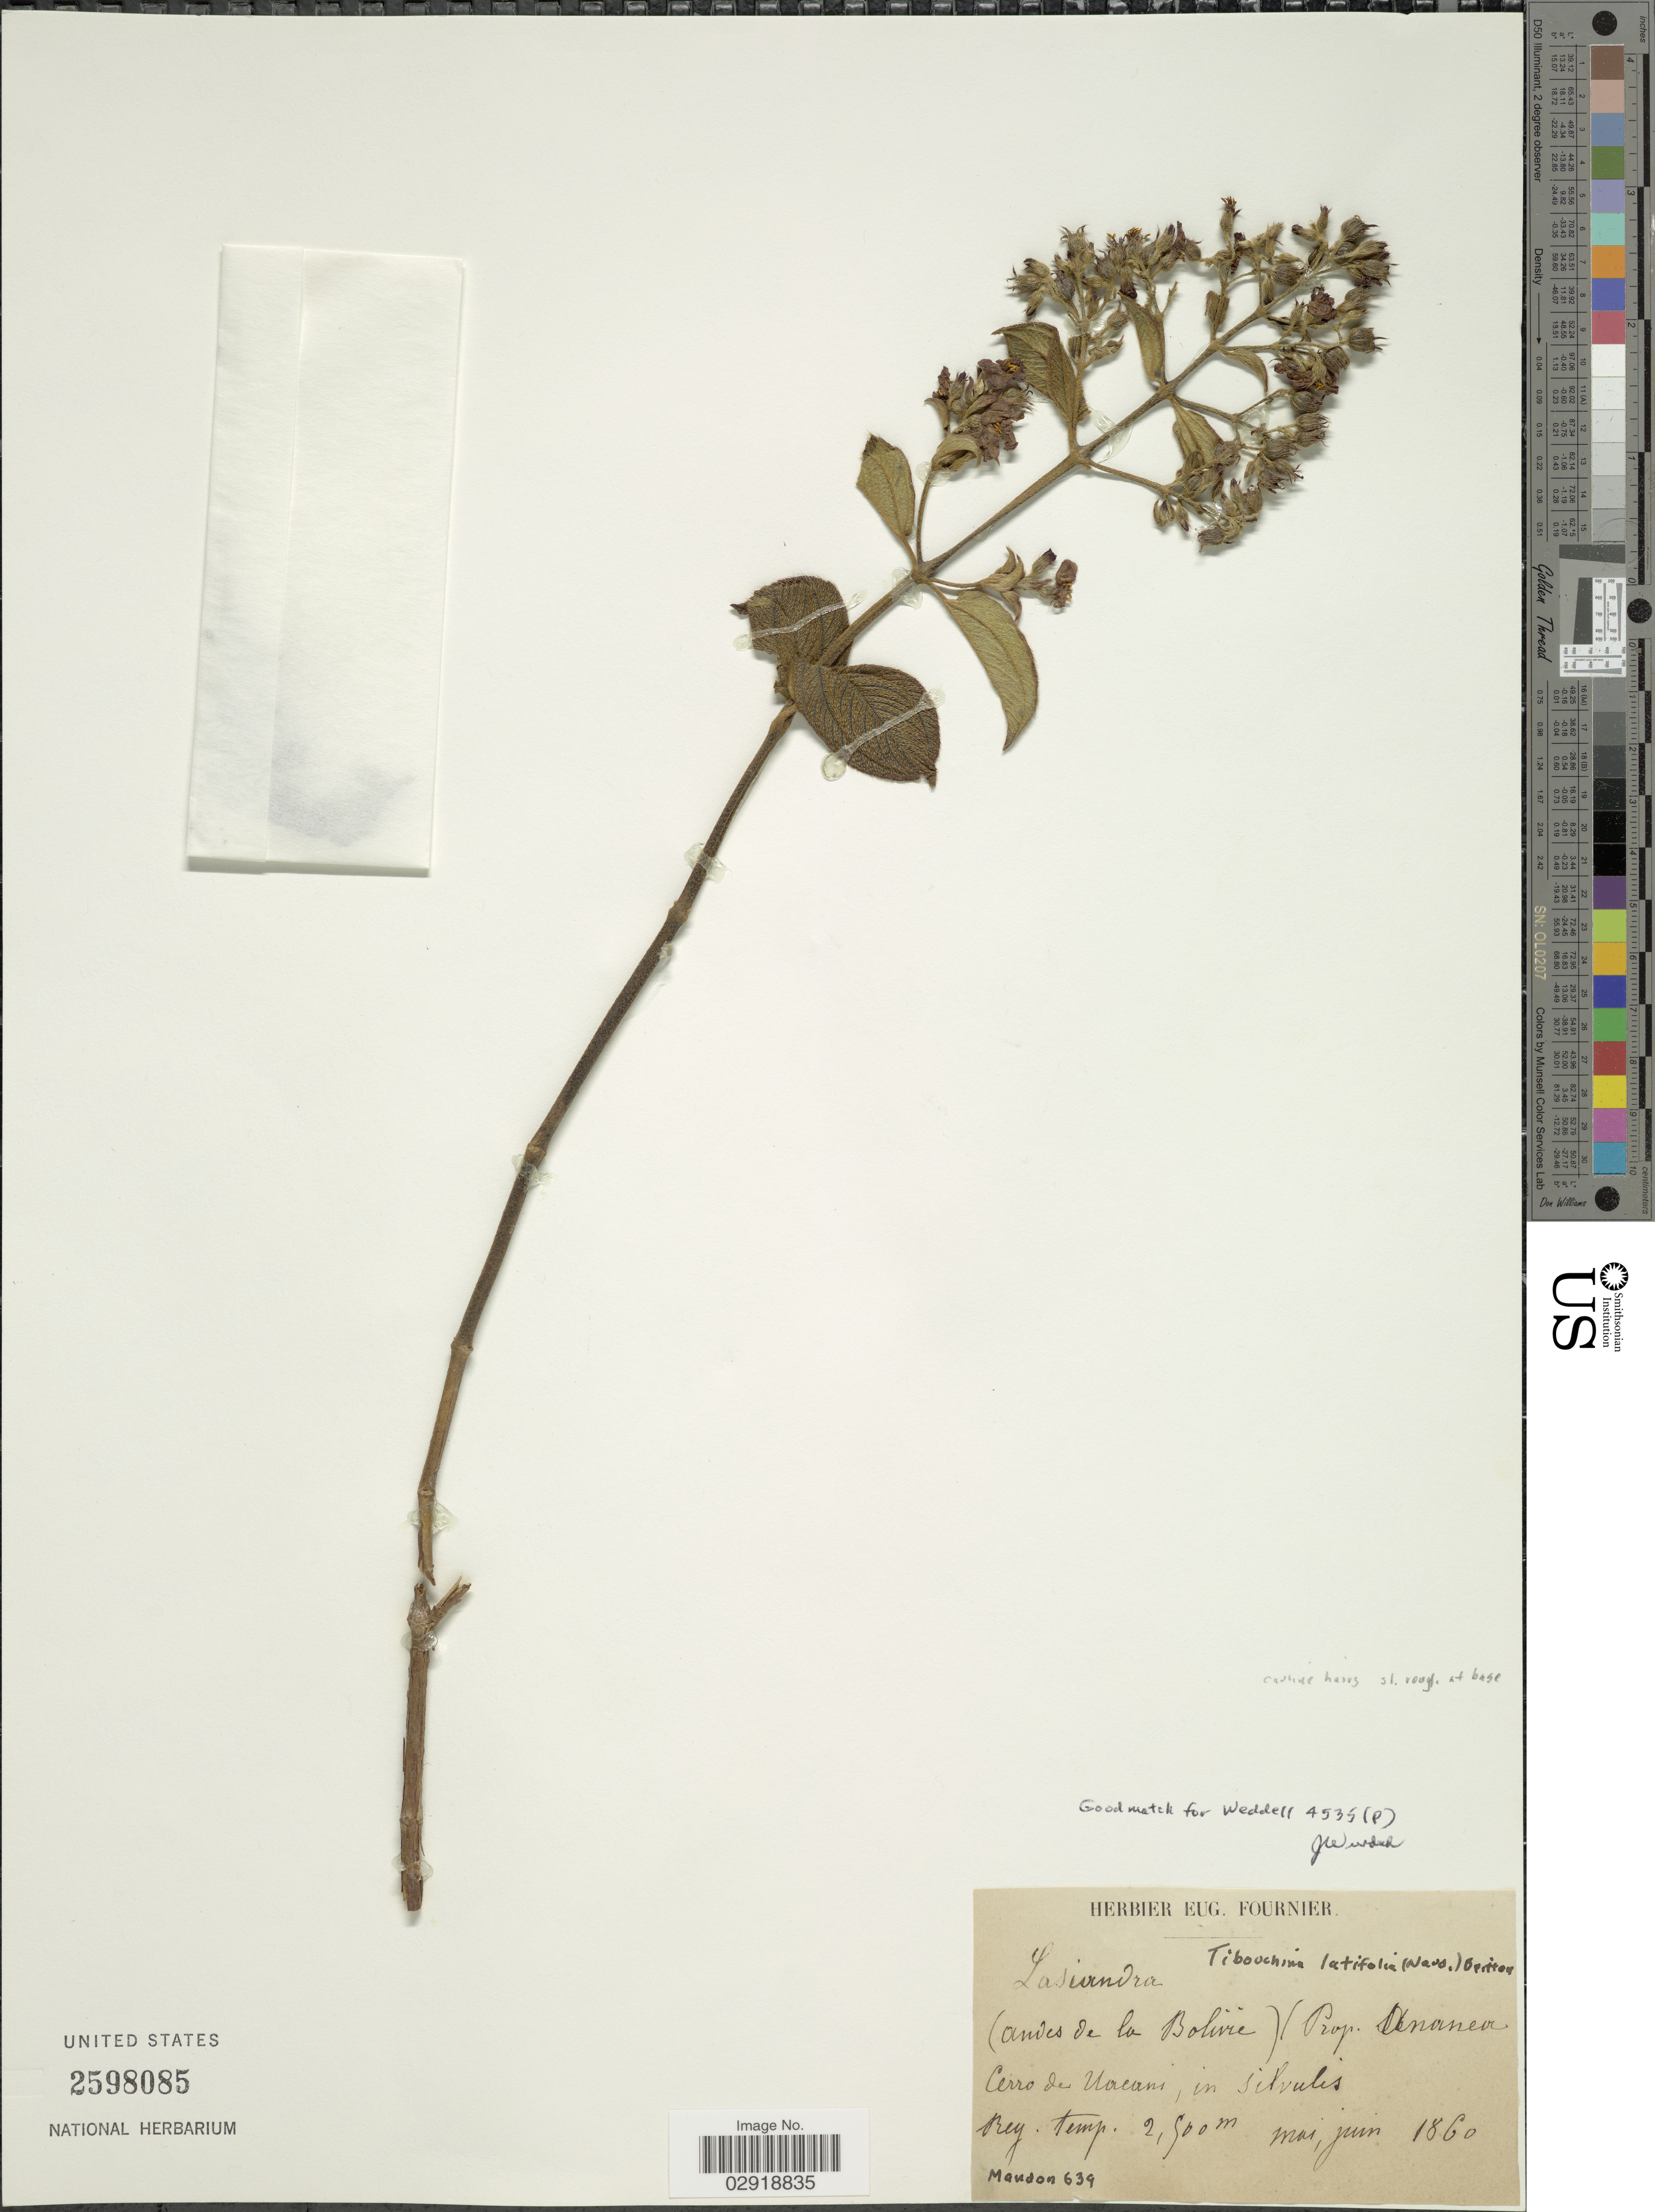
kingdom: Plantae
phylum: Tracheophyta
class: Magnoliopsida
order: Myrtales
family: Melastomataceae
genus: Chaetogastra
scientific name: Chaetogastra latifolia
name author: (Naudin) P.J.F. Guim. & Michelang.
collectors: Mandon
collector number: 639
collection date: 1860-05/1860-06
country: Bolivia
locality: (Andes de la Bolivie) / Prop. Denaneor, Cerro de Unduavi, in silvulis.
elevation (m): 2500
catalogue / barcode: US 2598085